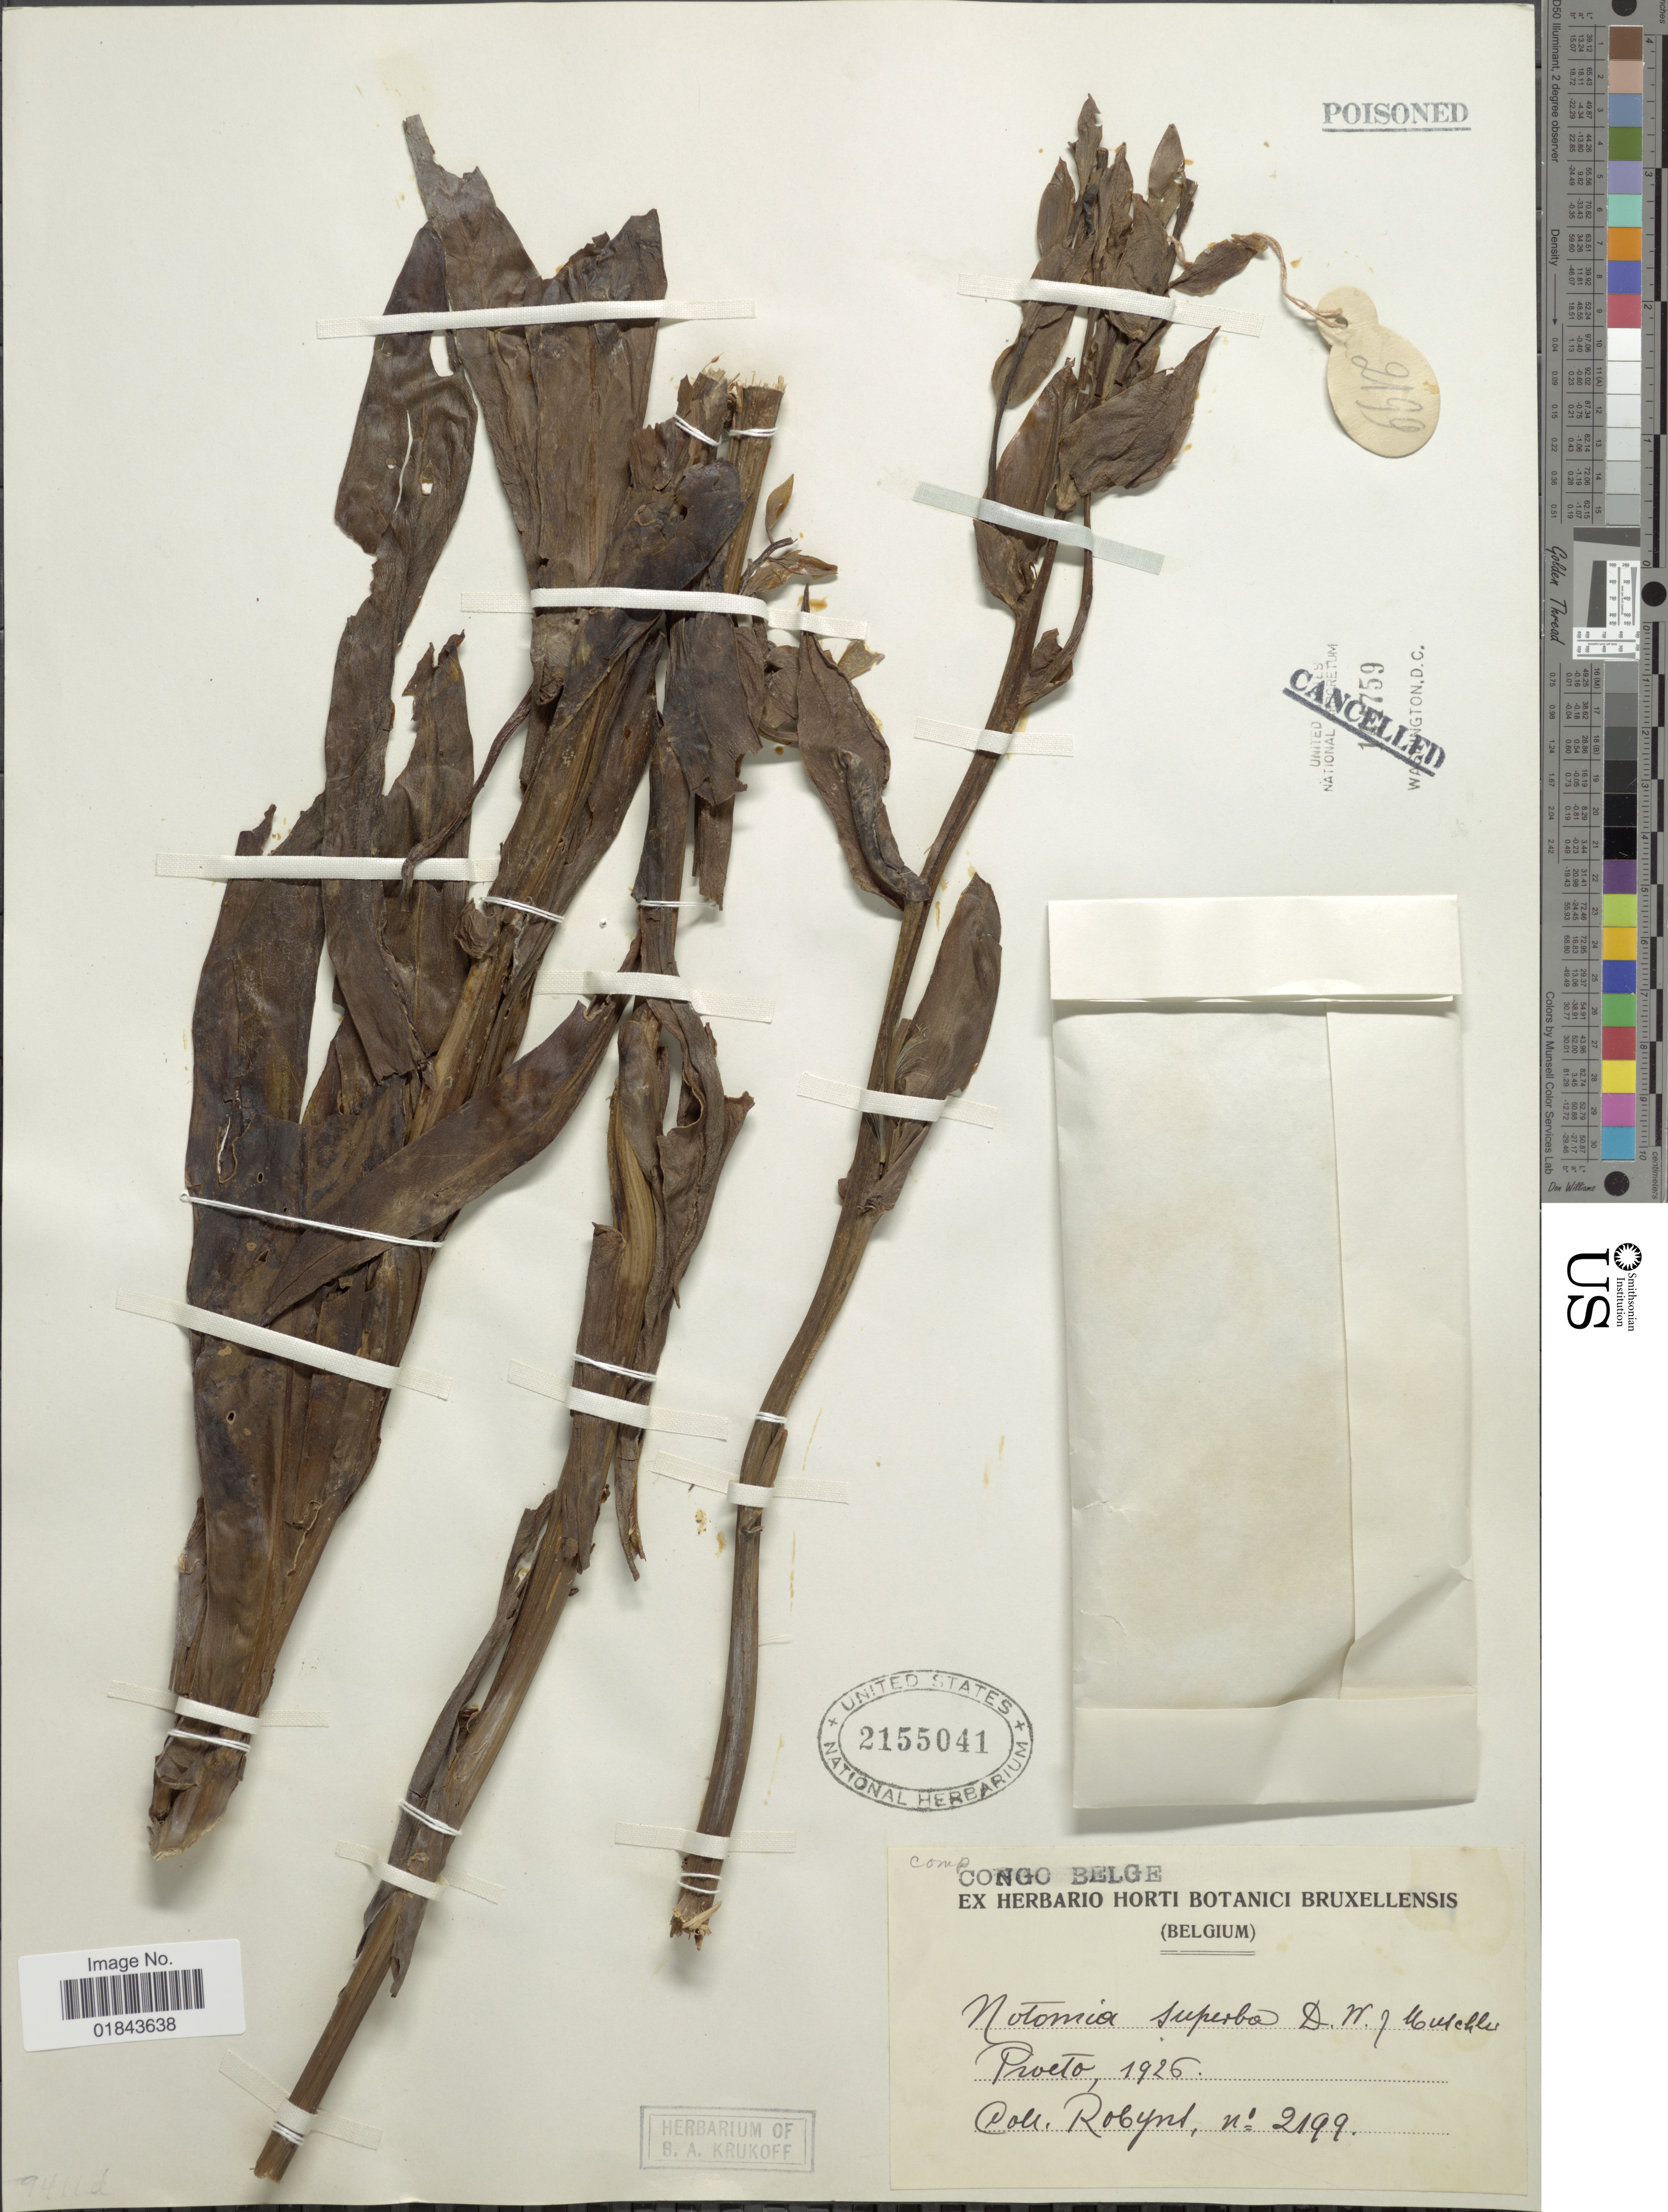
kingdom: Plantae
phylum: Tracheophyta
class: Magnoliopsida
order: Asterales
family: Asteraceae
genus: Notonia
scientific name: Notonia superba ined.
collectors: -. Robyns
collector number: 2199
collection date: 1926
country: Congo, Democratic Republic of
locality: Congo Belge, Piveto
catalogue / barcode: US 2155041